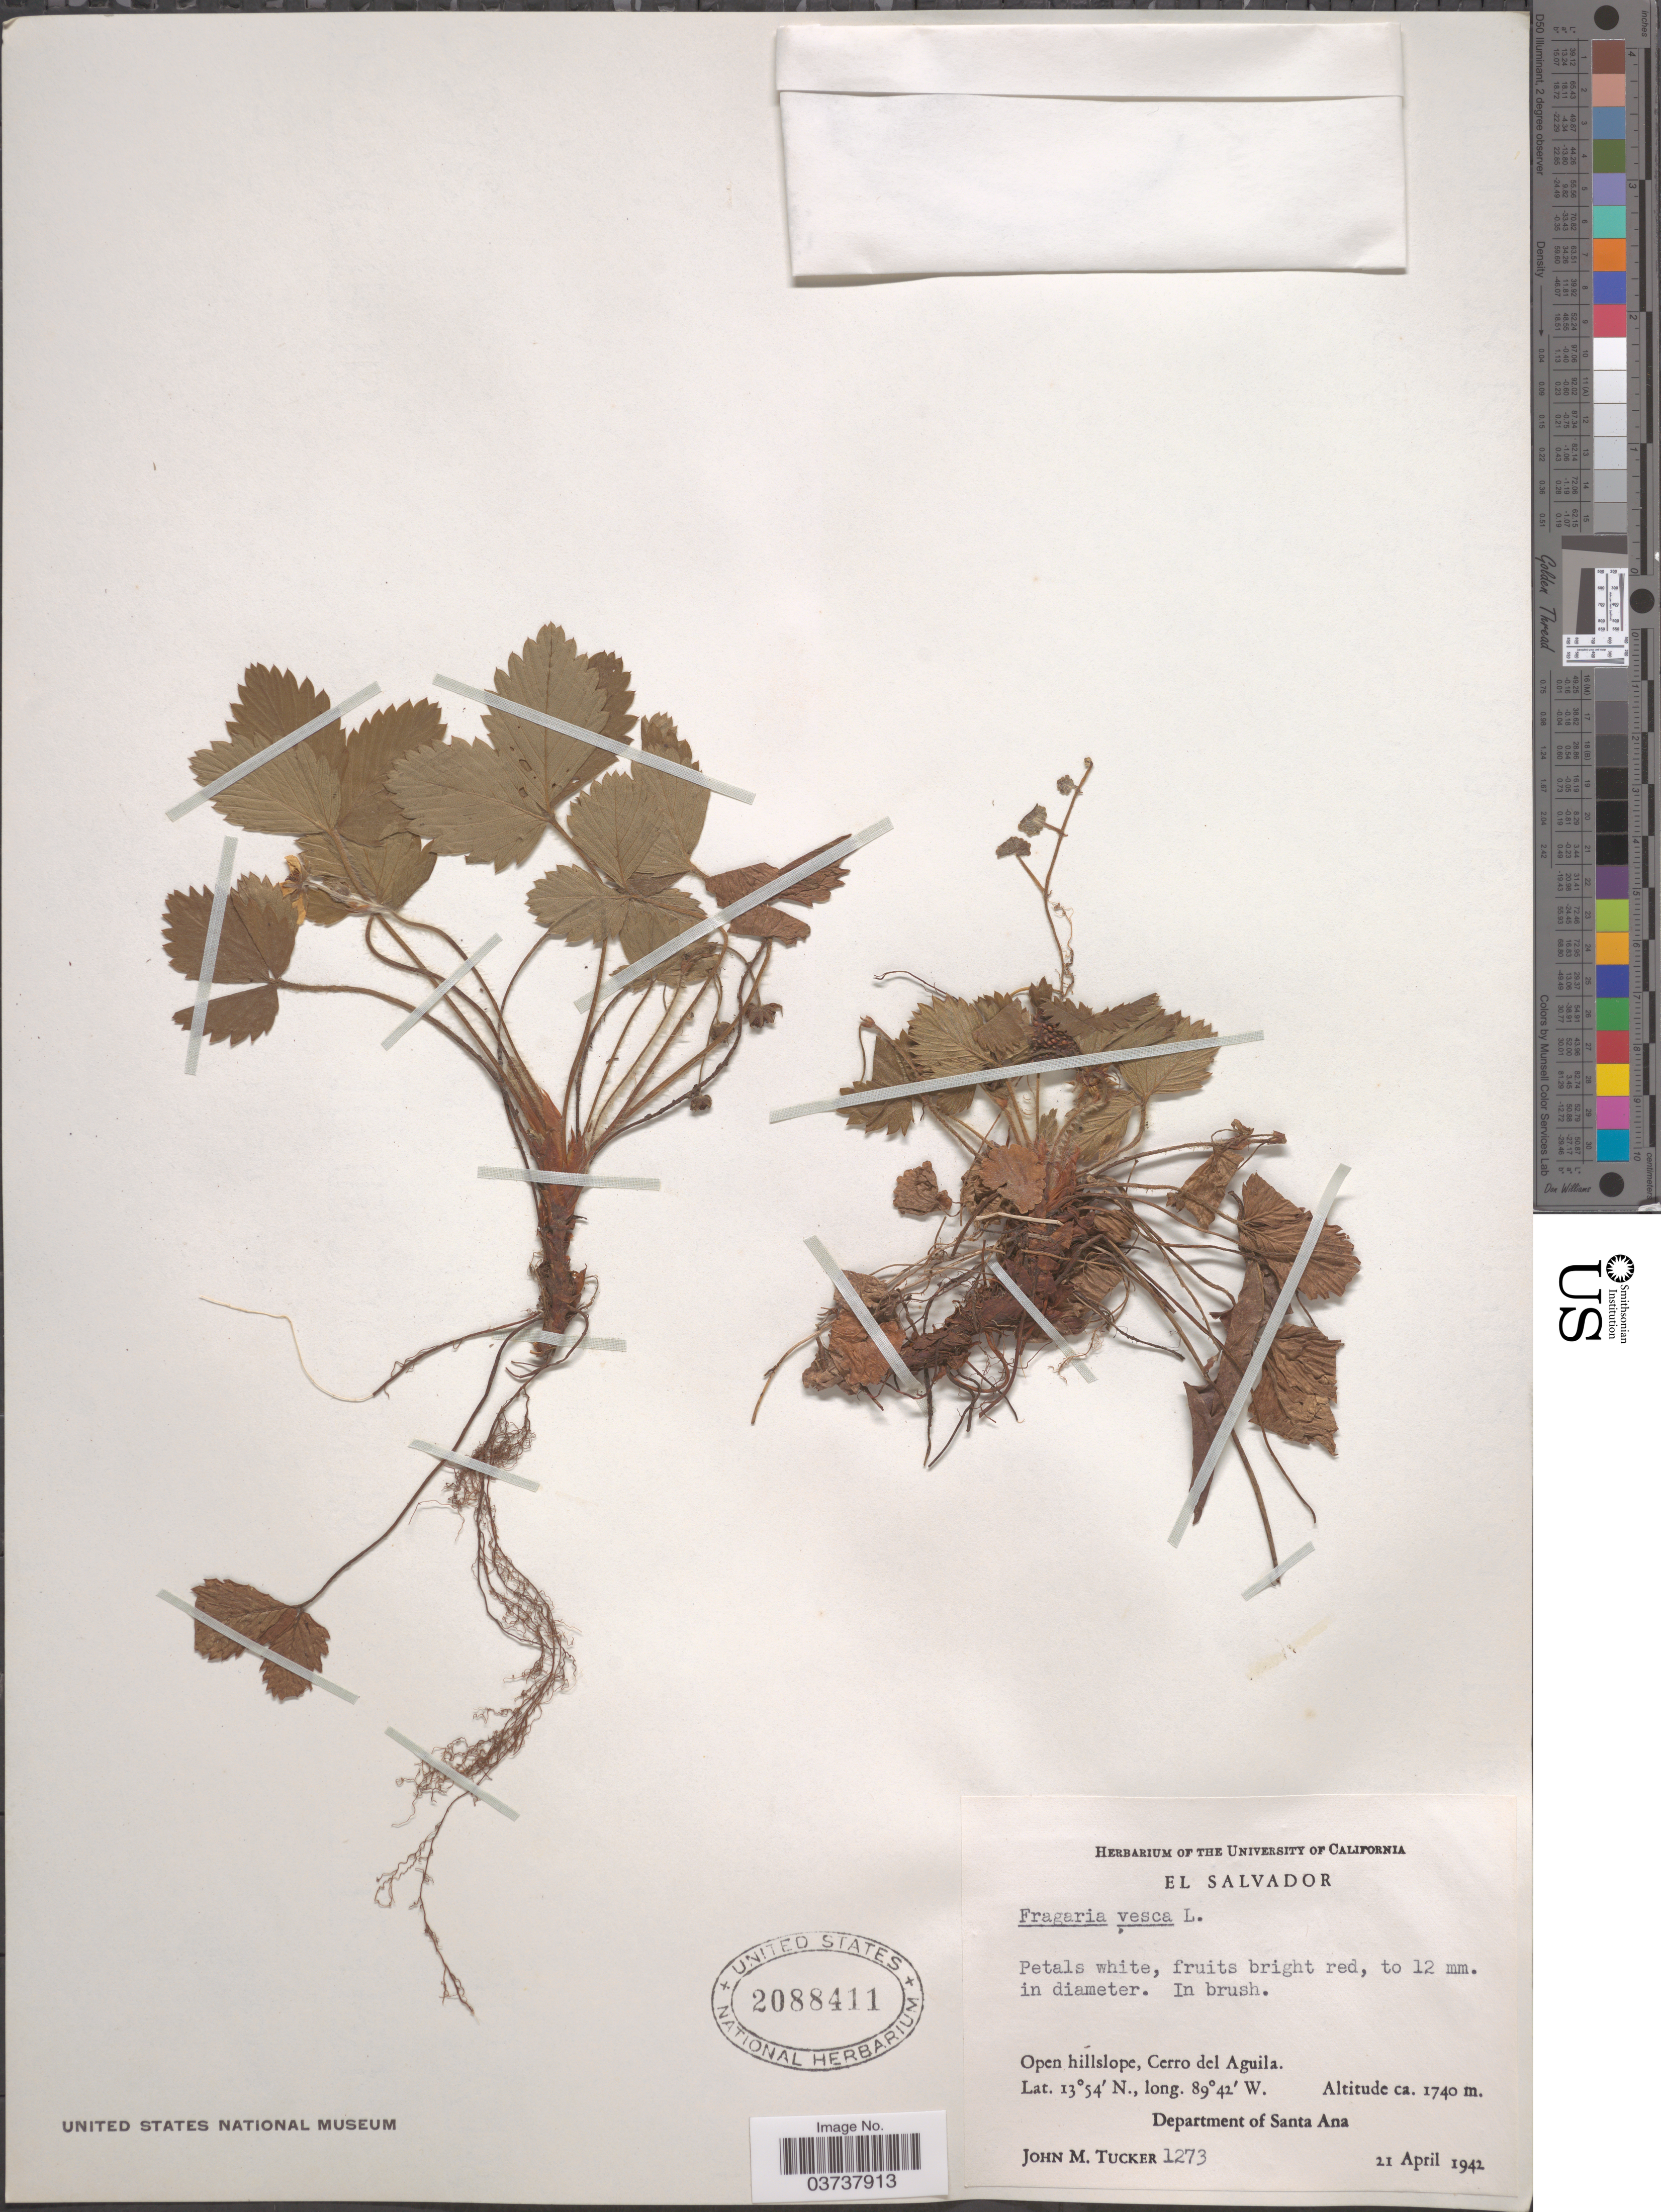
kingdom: Plantae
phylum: Tracheophyta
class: Magnoliopsida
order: Rosales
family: Rosaceae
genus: Fragaria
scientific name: Fragaria vesca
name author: L.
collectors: J. M. Tucker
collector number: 1273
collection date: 1942-04-21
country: El Salvador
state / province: Santa Ana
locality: Open hillside, Cerro del Aguila. Department of Santa Ana.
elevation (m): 1740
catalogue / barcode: US 2088411